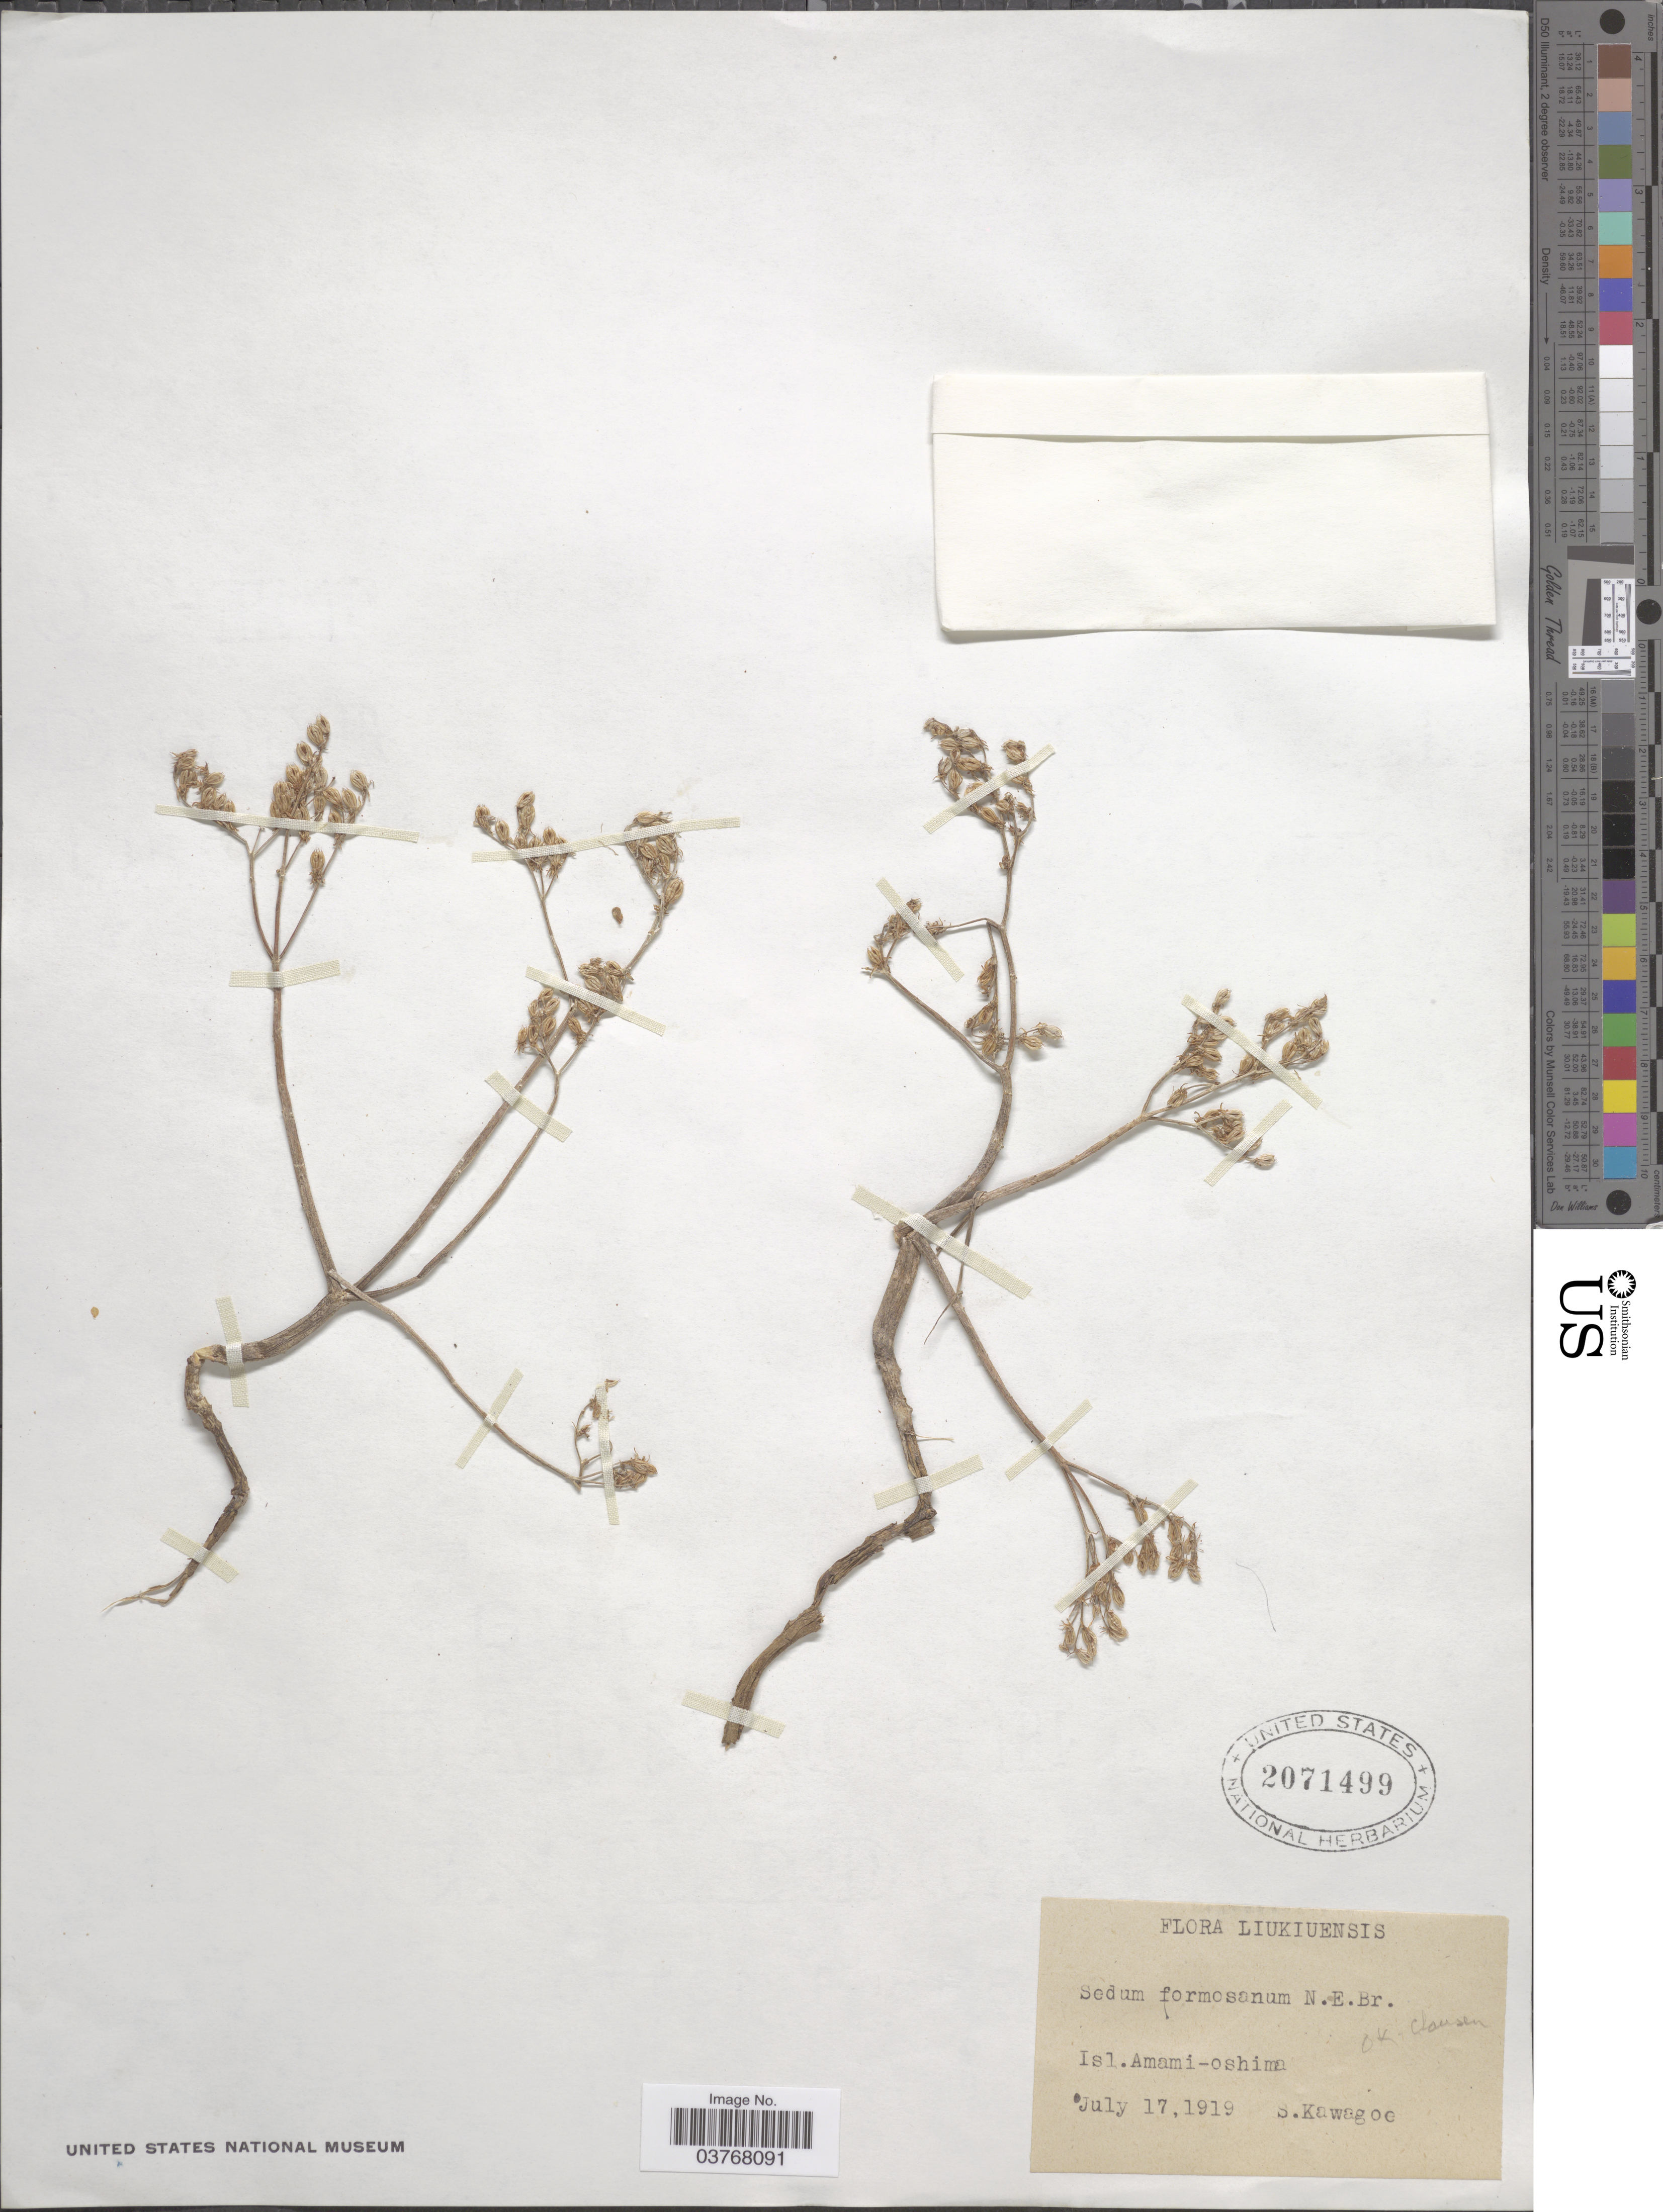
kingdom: Plantae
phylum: Tracheophyta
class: Magnoliopsida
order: Saxifragales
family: Crassulaceae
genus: Sedum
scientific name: Sedum formosanum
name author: N.E. Br.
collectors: S. Kawagoe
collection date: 1919-07-17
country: Japan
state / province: Okinawa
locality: Liukiuensis. Isl. Amami-oshima.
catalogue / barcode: US 2071499